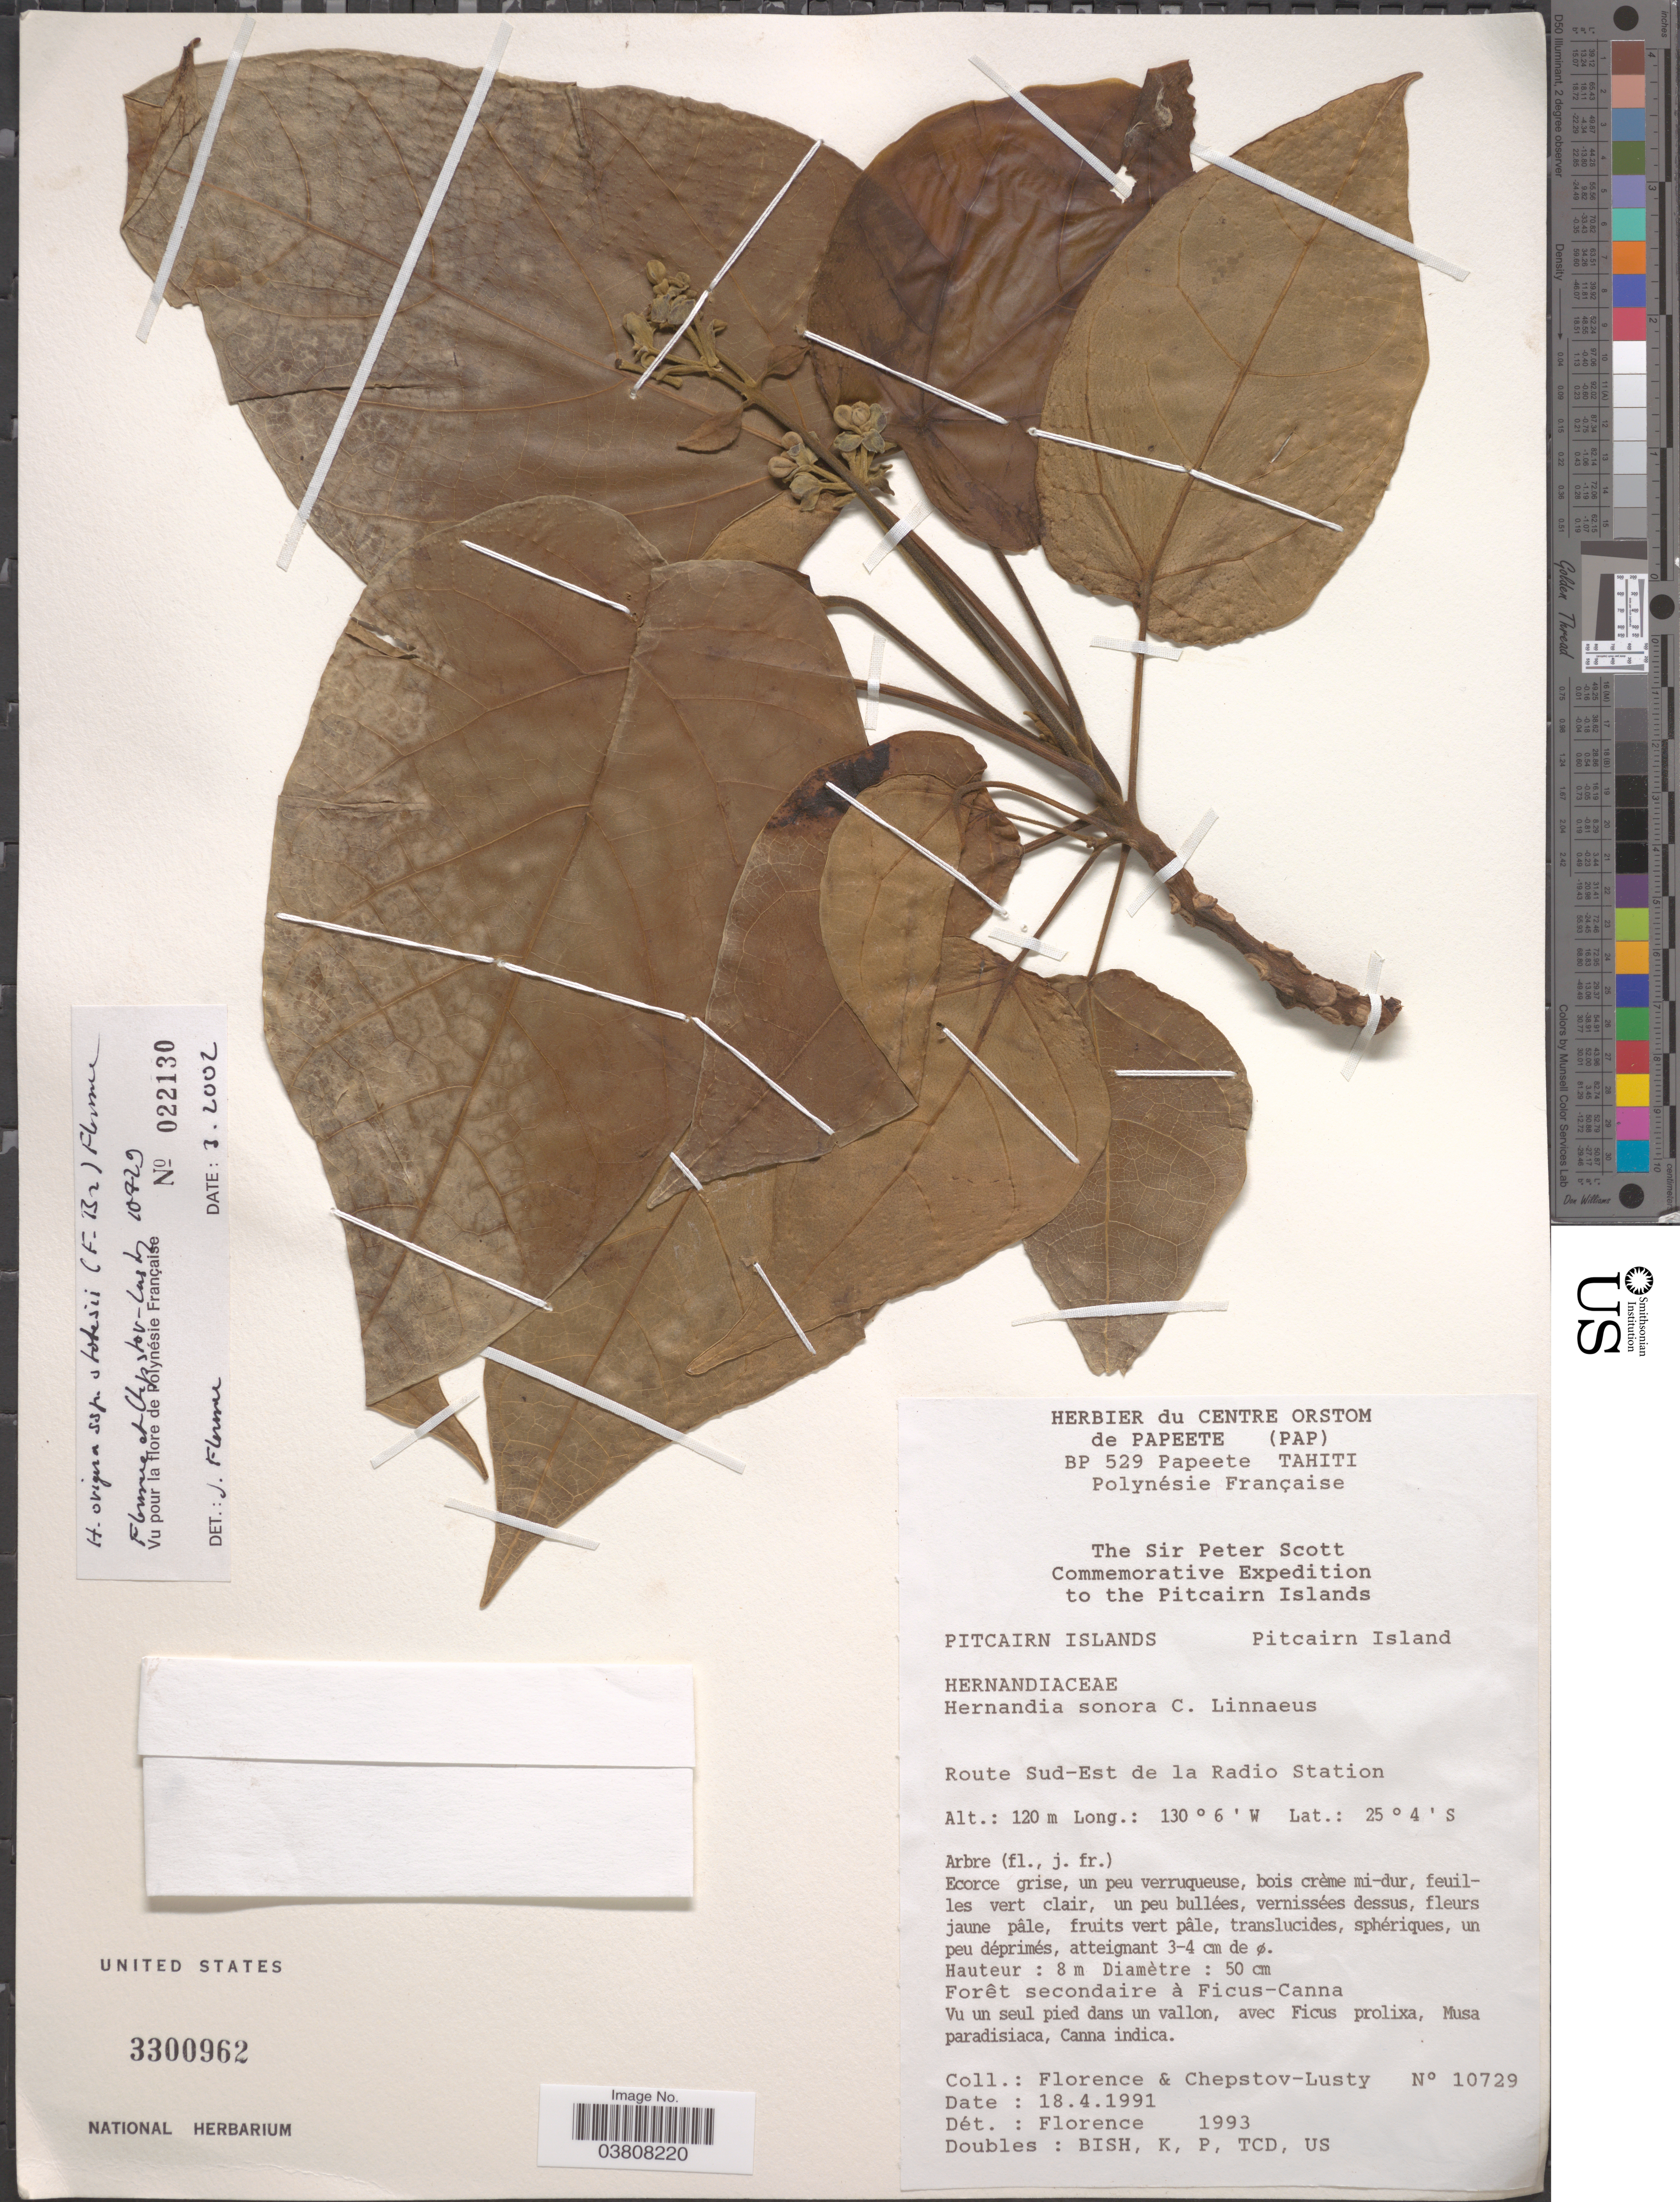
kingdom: Plantae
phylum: Tracheophyta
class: Magnoliopsida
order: Laurales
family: Hernandiaceae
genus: Hernandia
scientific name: Hernandia ovigera var. stokesi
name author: F. Br.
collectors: -. Florence & -. Chepstov-lusty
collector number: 10729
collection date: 1991-04-18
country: Pitcairn Islands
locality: Pitcairn Island. Route Sud-Est de la Radio Station.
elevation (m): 120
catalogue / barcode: US 3300962